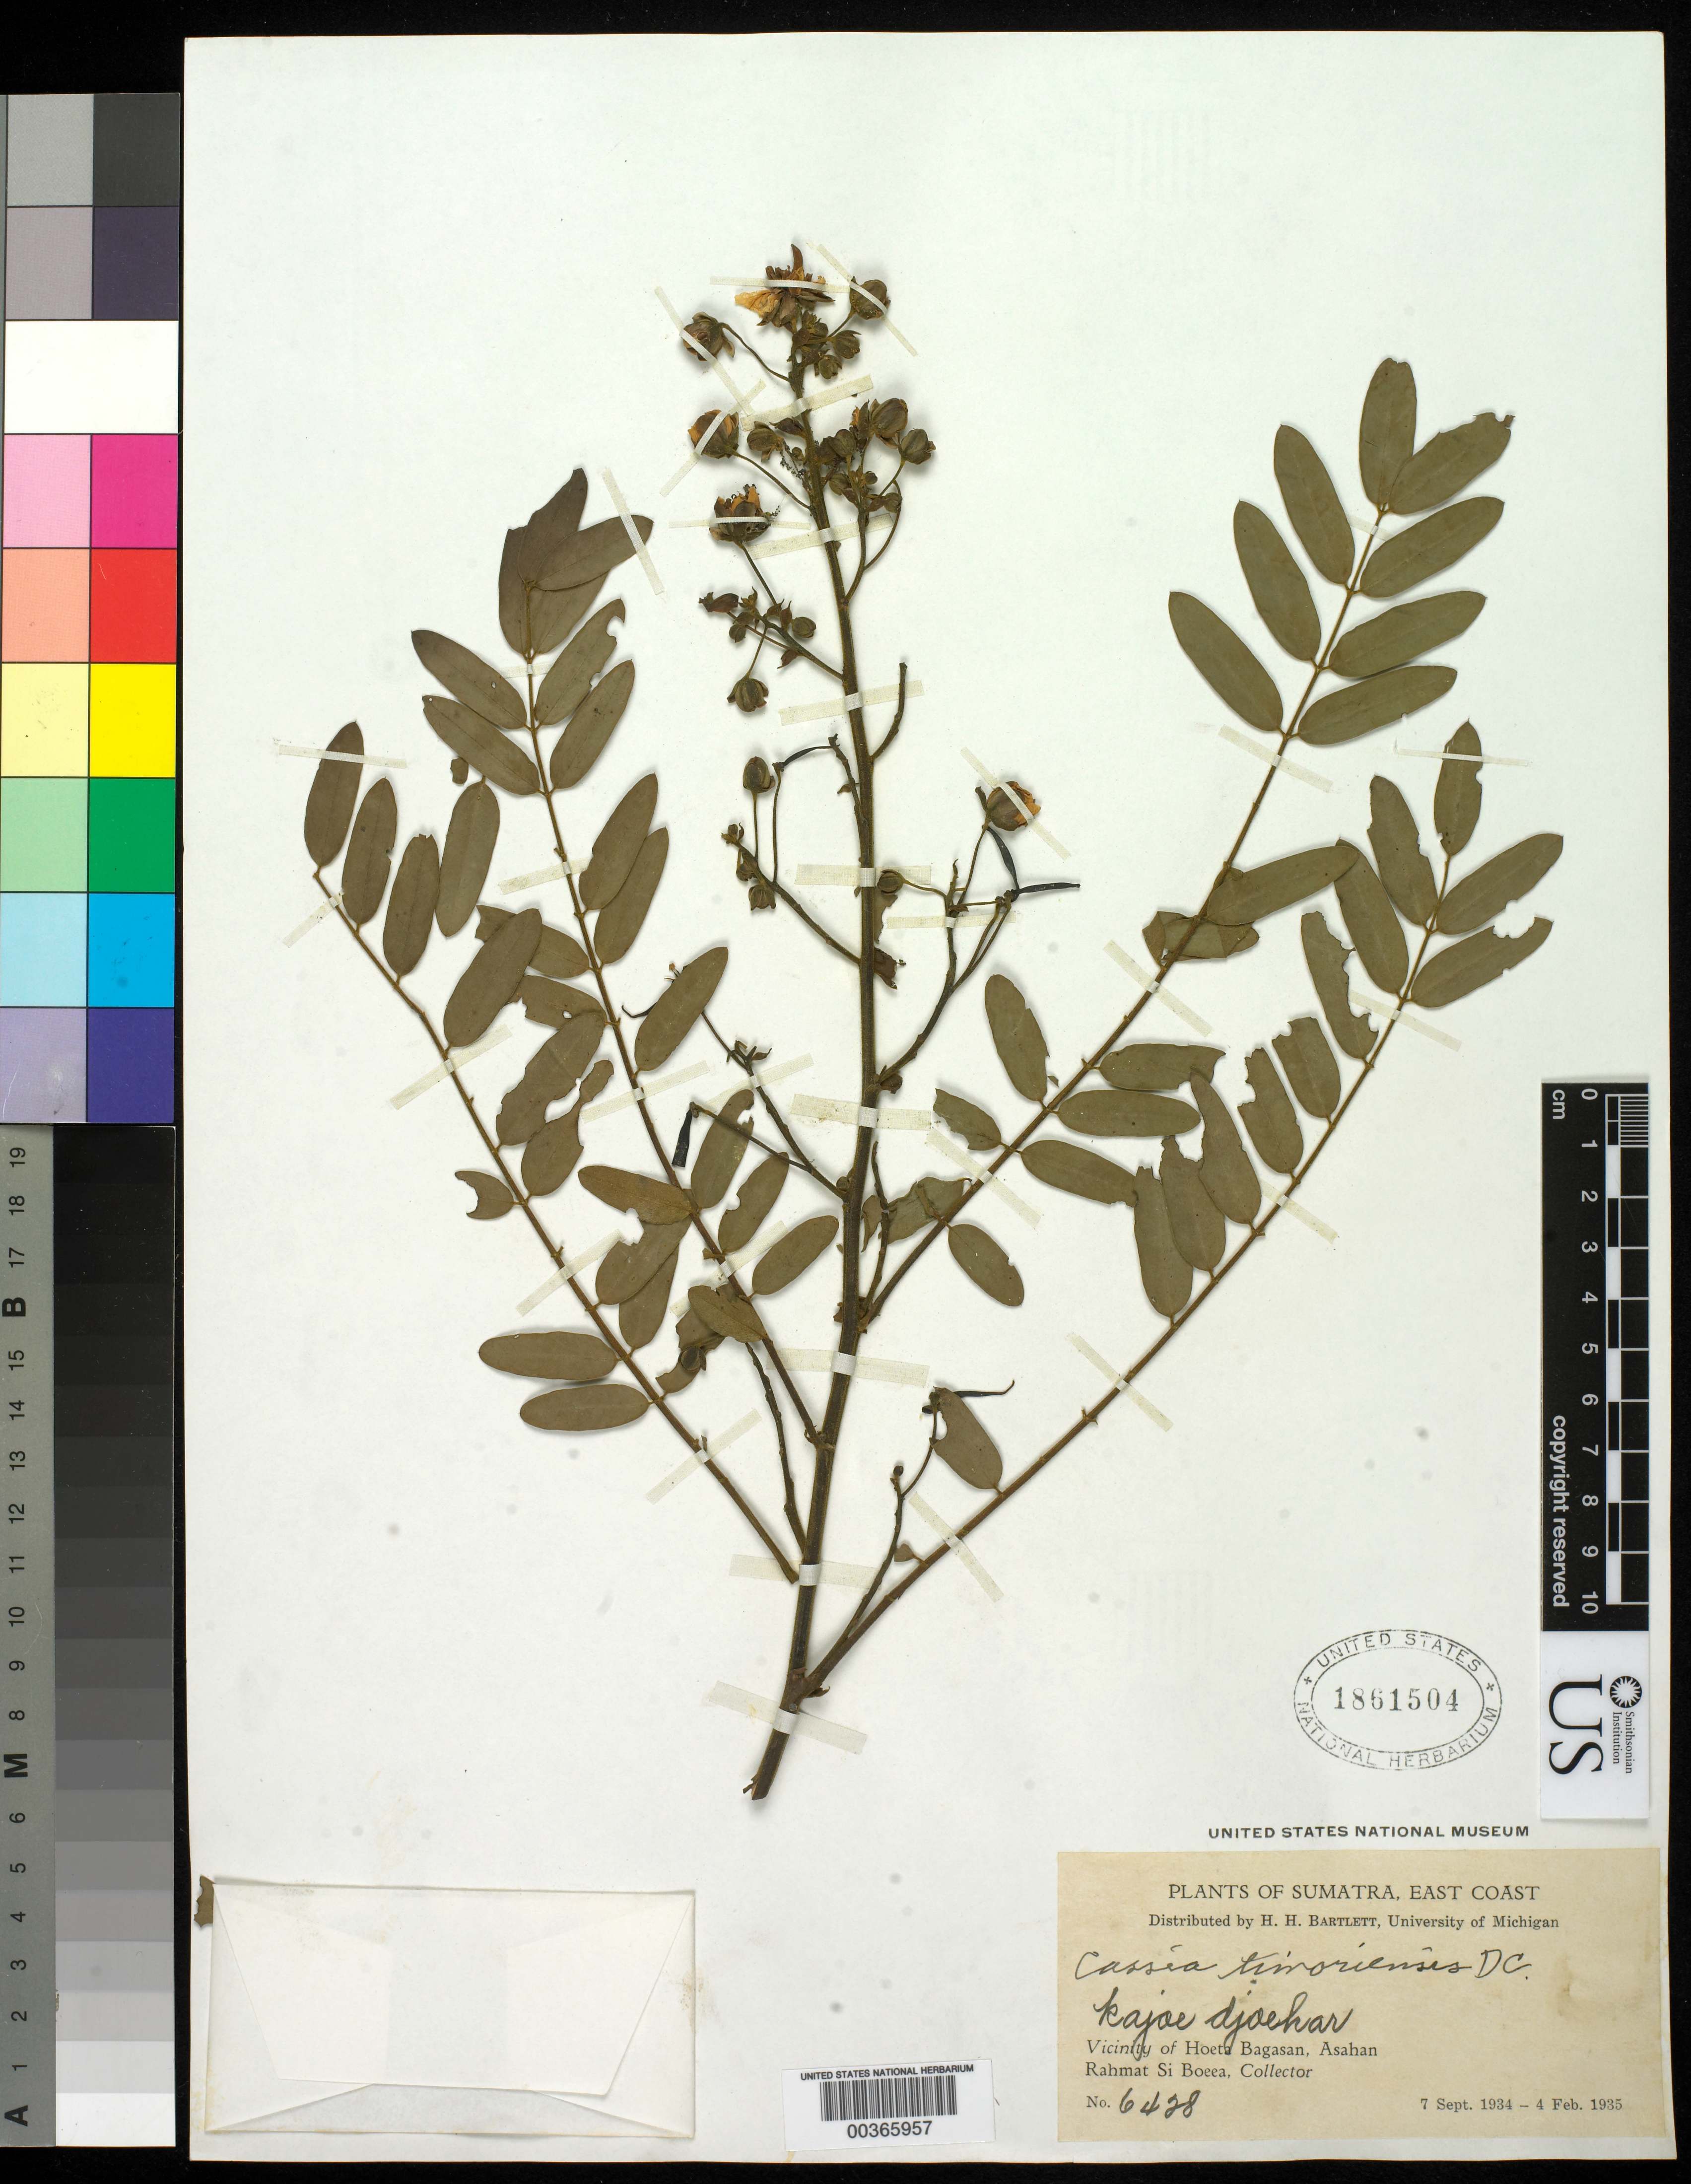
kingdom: Plantae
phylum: Tracheophyta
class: Magnoliopsida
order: Fabales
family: Fabaceae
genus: Senna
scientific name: Senna timorensis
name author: (DC.) H.S. Irwin & Barneby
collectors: Rahmat Si Boeea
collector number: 6428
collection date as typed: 07 Sep 1934 to 04 Feb 1935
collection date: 1934-09-07/1935-02-04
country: Indonesia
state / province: Sumatra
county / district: Sumatera Utara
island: Sumatra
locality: Vicinity of Hoeta Bagasan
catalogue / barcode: US 1861504